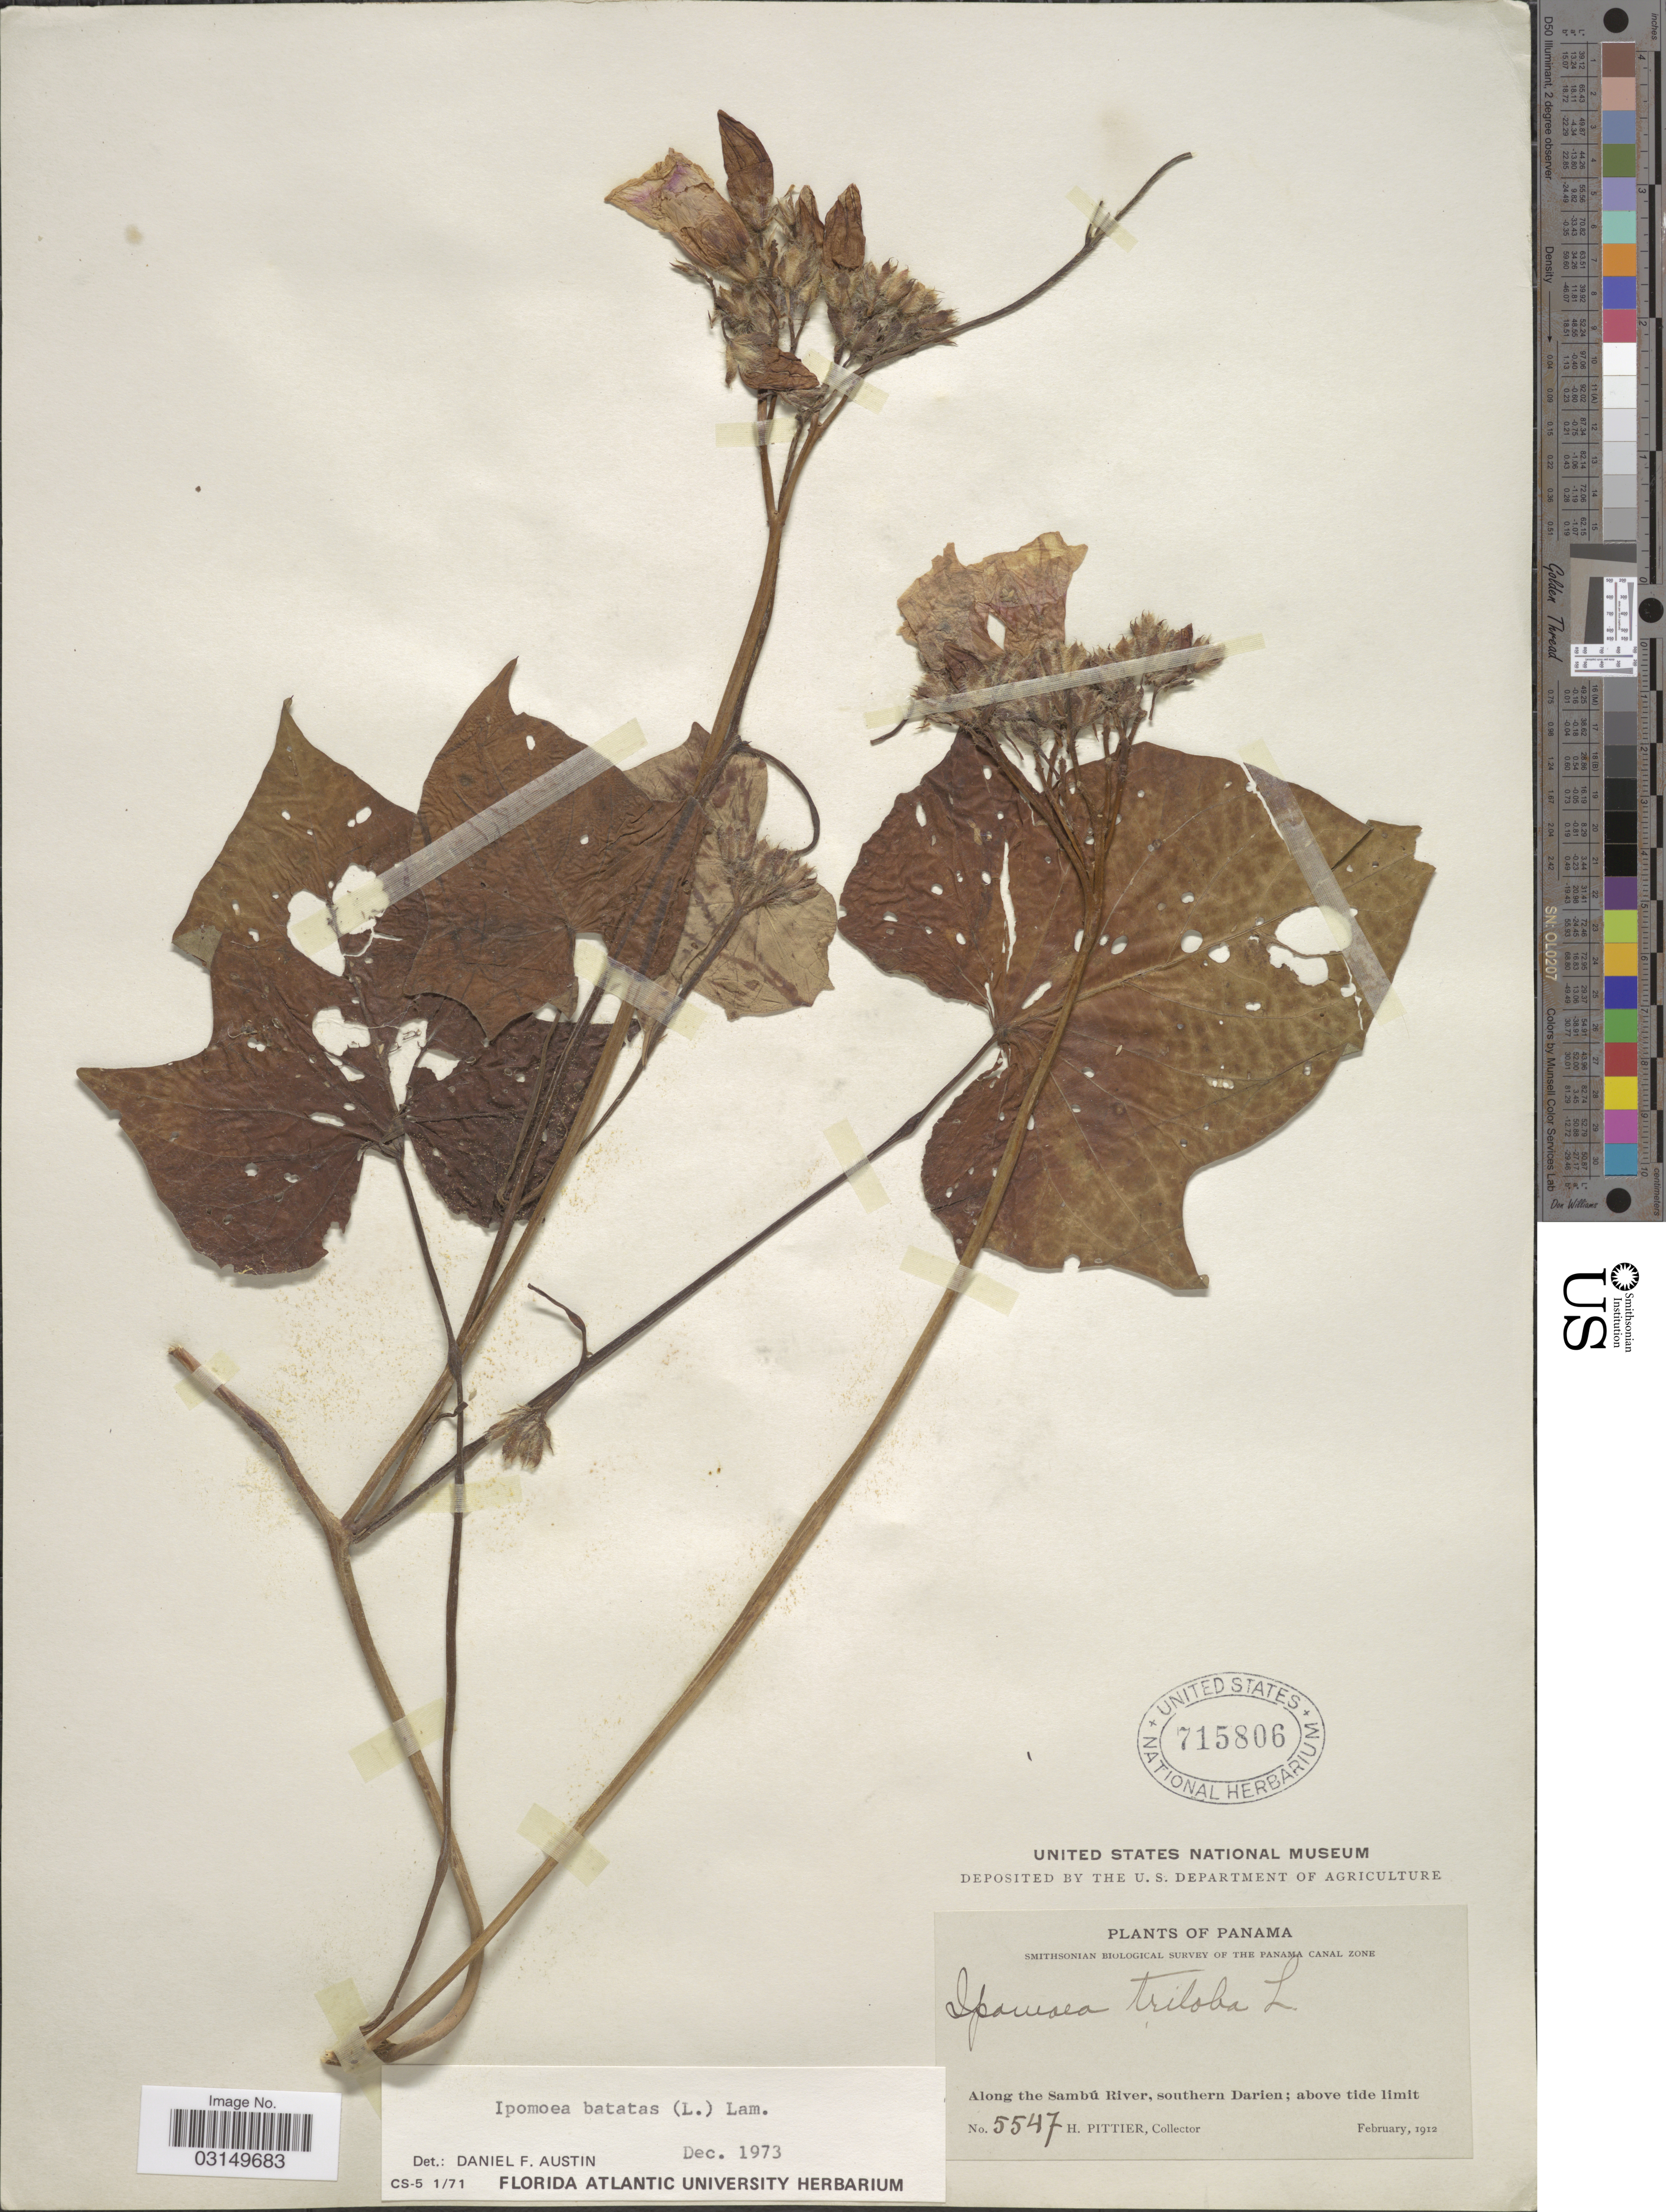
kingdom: Plantae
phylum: Tracheophyta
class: Magnoliopsida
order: Solanales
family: Convolvulaceae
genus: Ipomoea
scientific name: Ipomoea batatas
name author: (L.) Lam.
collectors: H. F. Pittier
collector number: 5547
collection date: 1912-02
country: Panama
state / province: Darién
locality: Along the Sambú River, southern Darien; above tide limit.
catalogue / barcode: US 715806